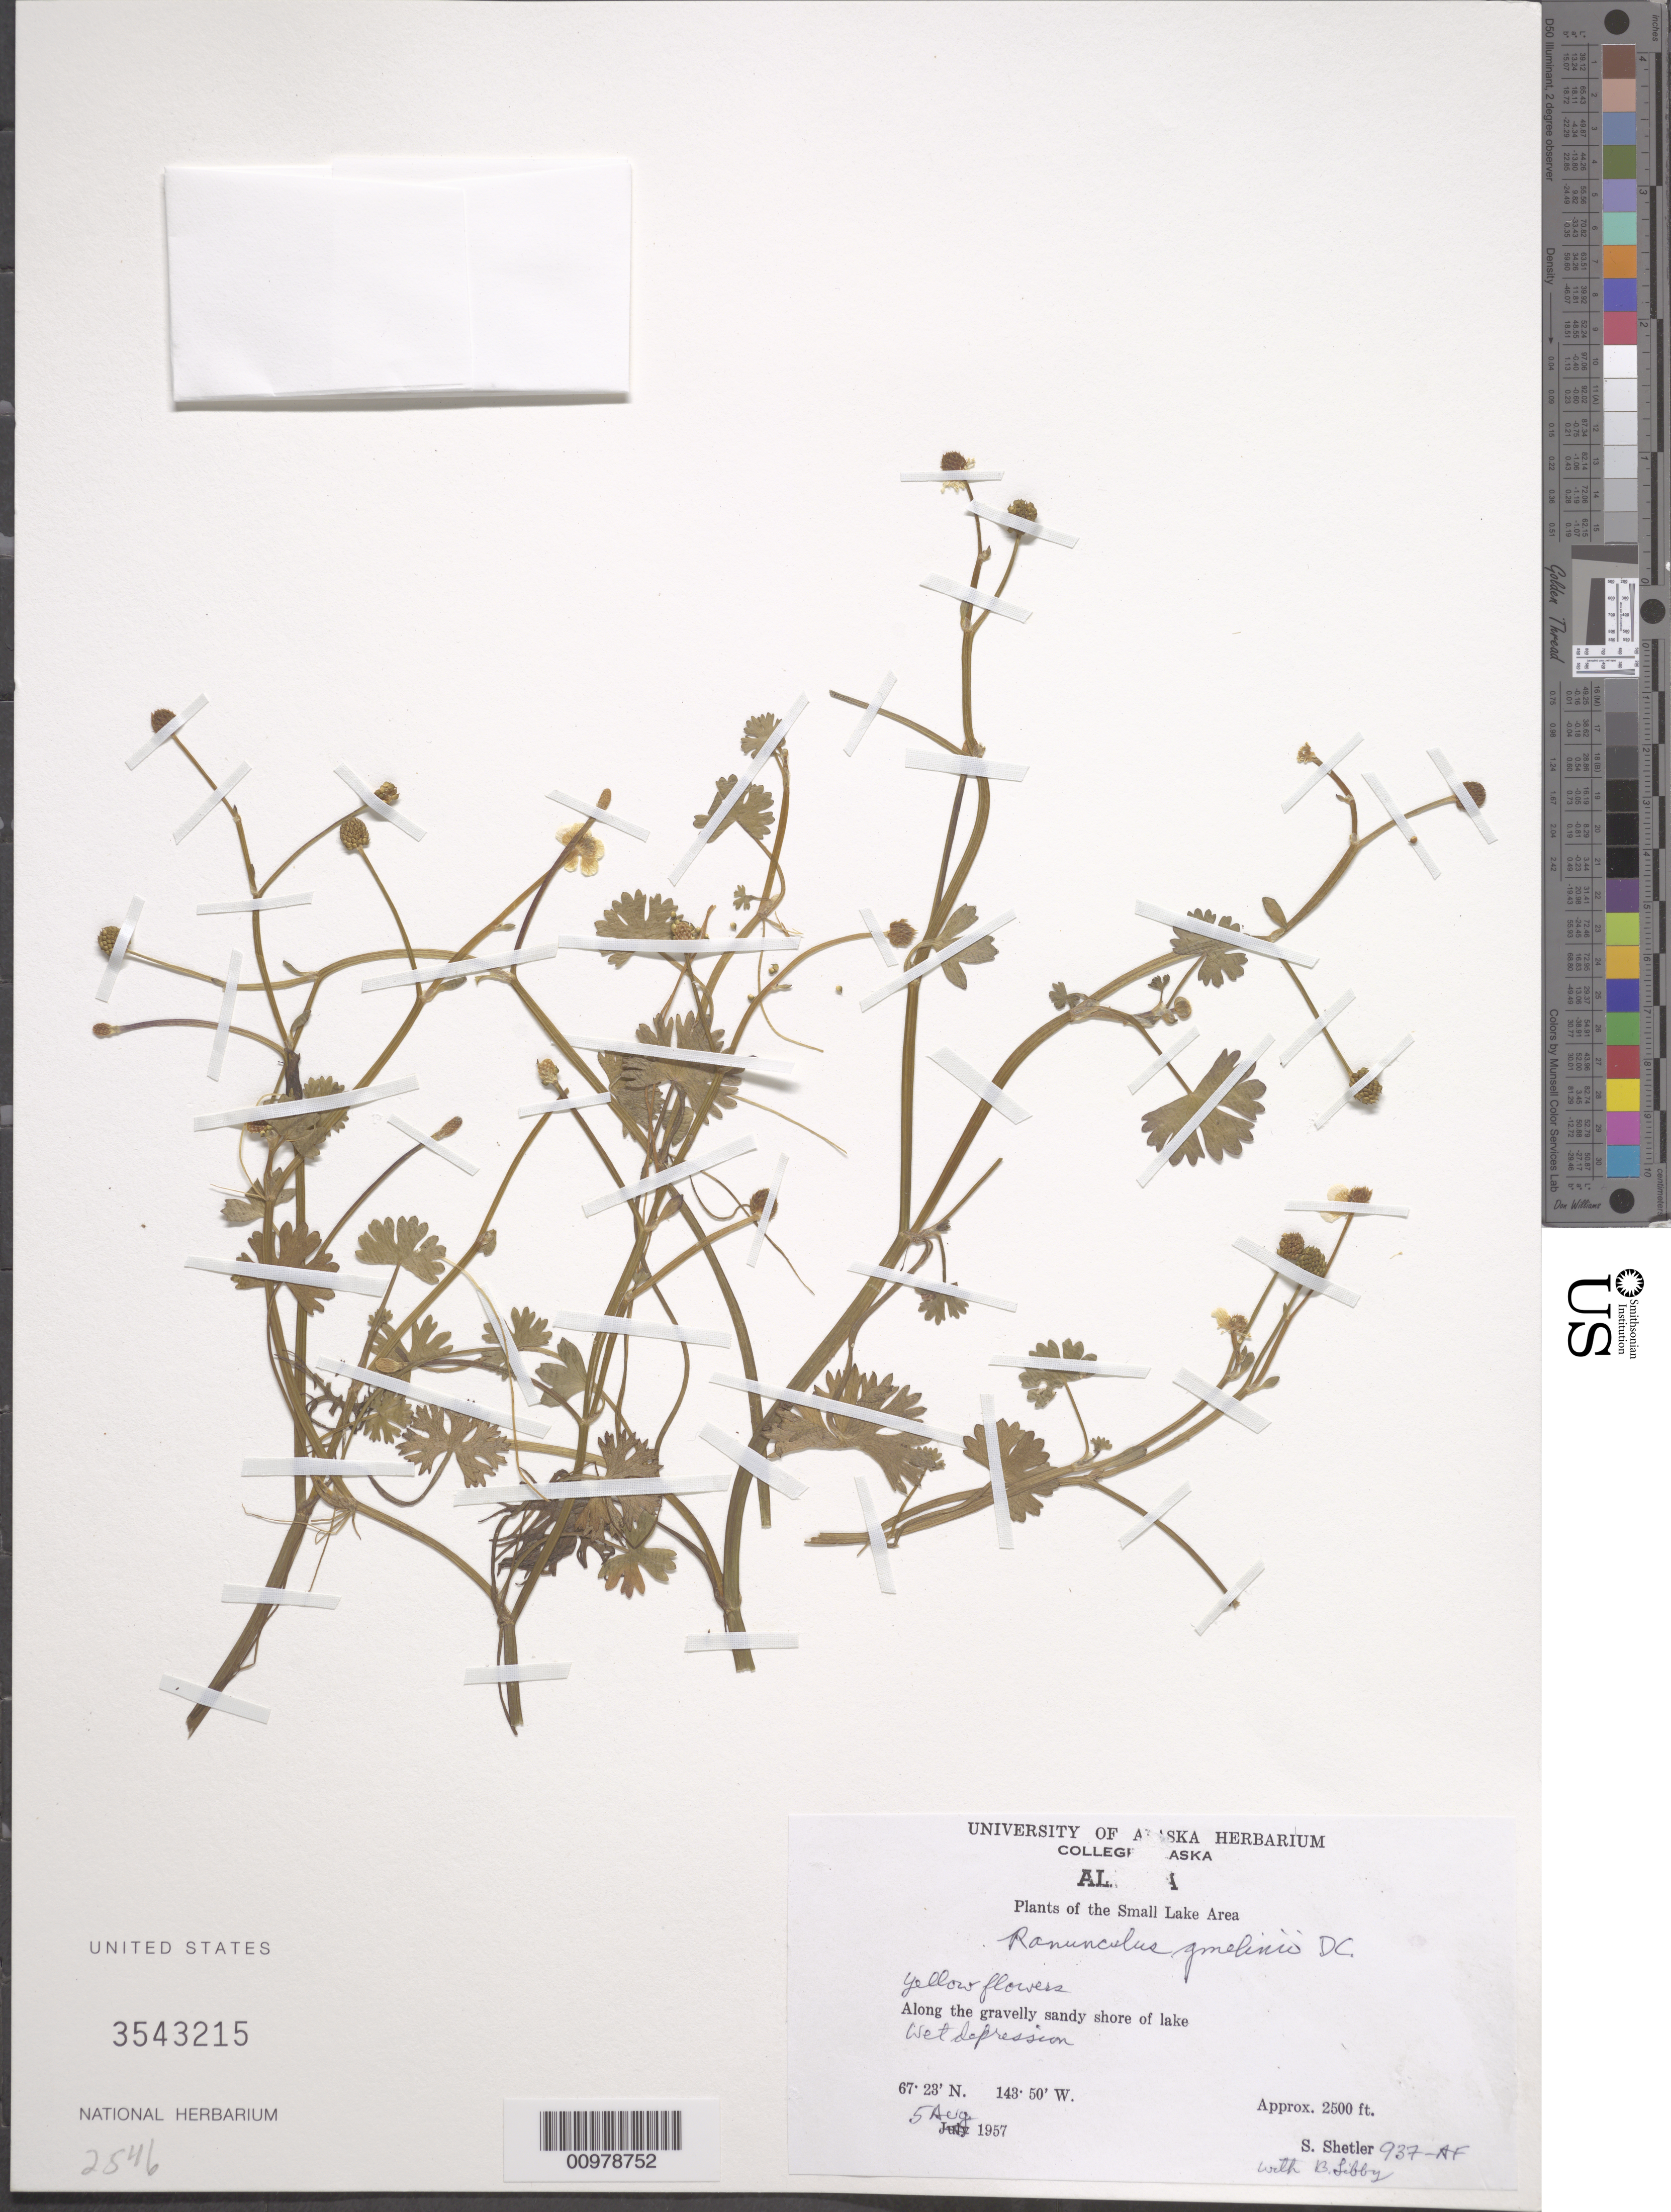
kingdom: Plantae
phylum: Tracheophyta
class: Magnoliopsida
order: Ranunculales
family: Ranunculaceae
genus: Ranunculus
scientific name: Ranunculus gmelinii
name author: DC.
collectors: S. Shetler & B. Libby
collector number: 937-AF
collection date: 1957-08-05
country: United States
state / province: Alaska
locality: The Small Lake Area. Along the gravelly sandy shore of lake.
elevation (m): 762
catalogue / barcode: US 3543215